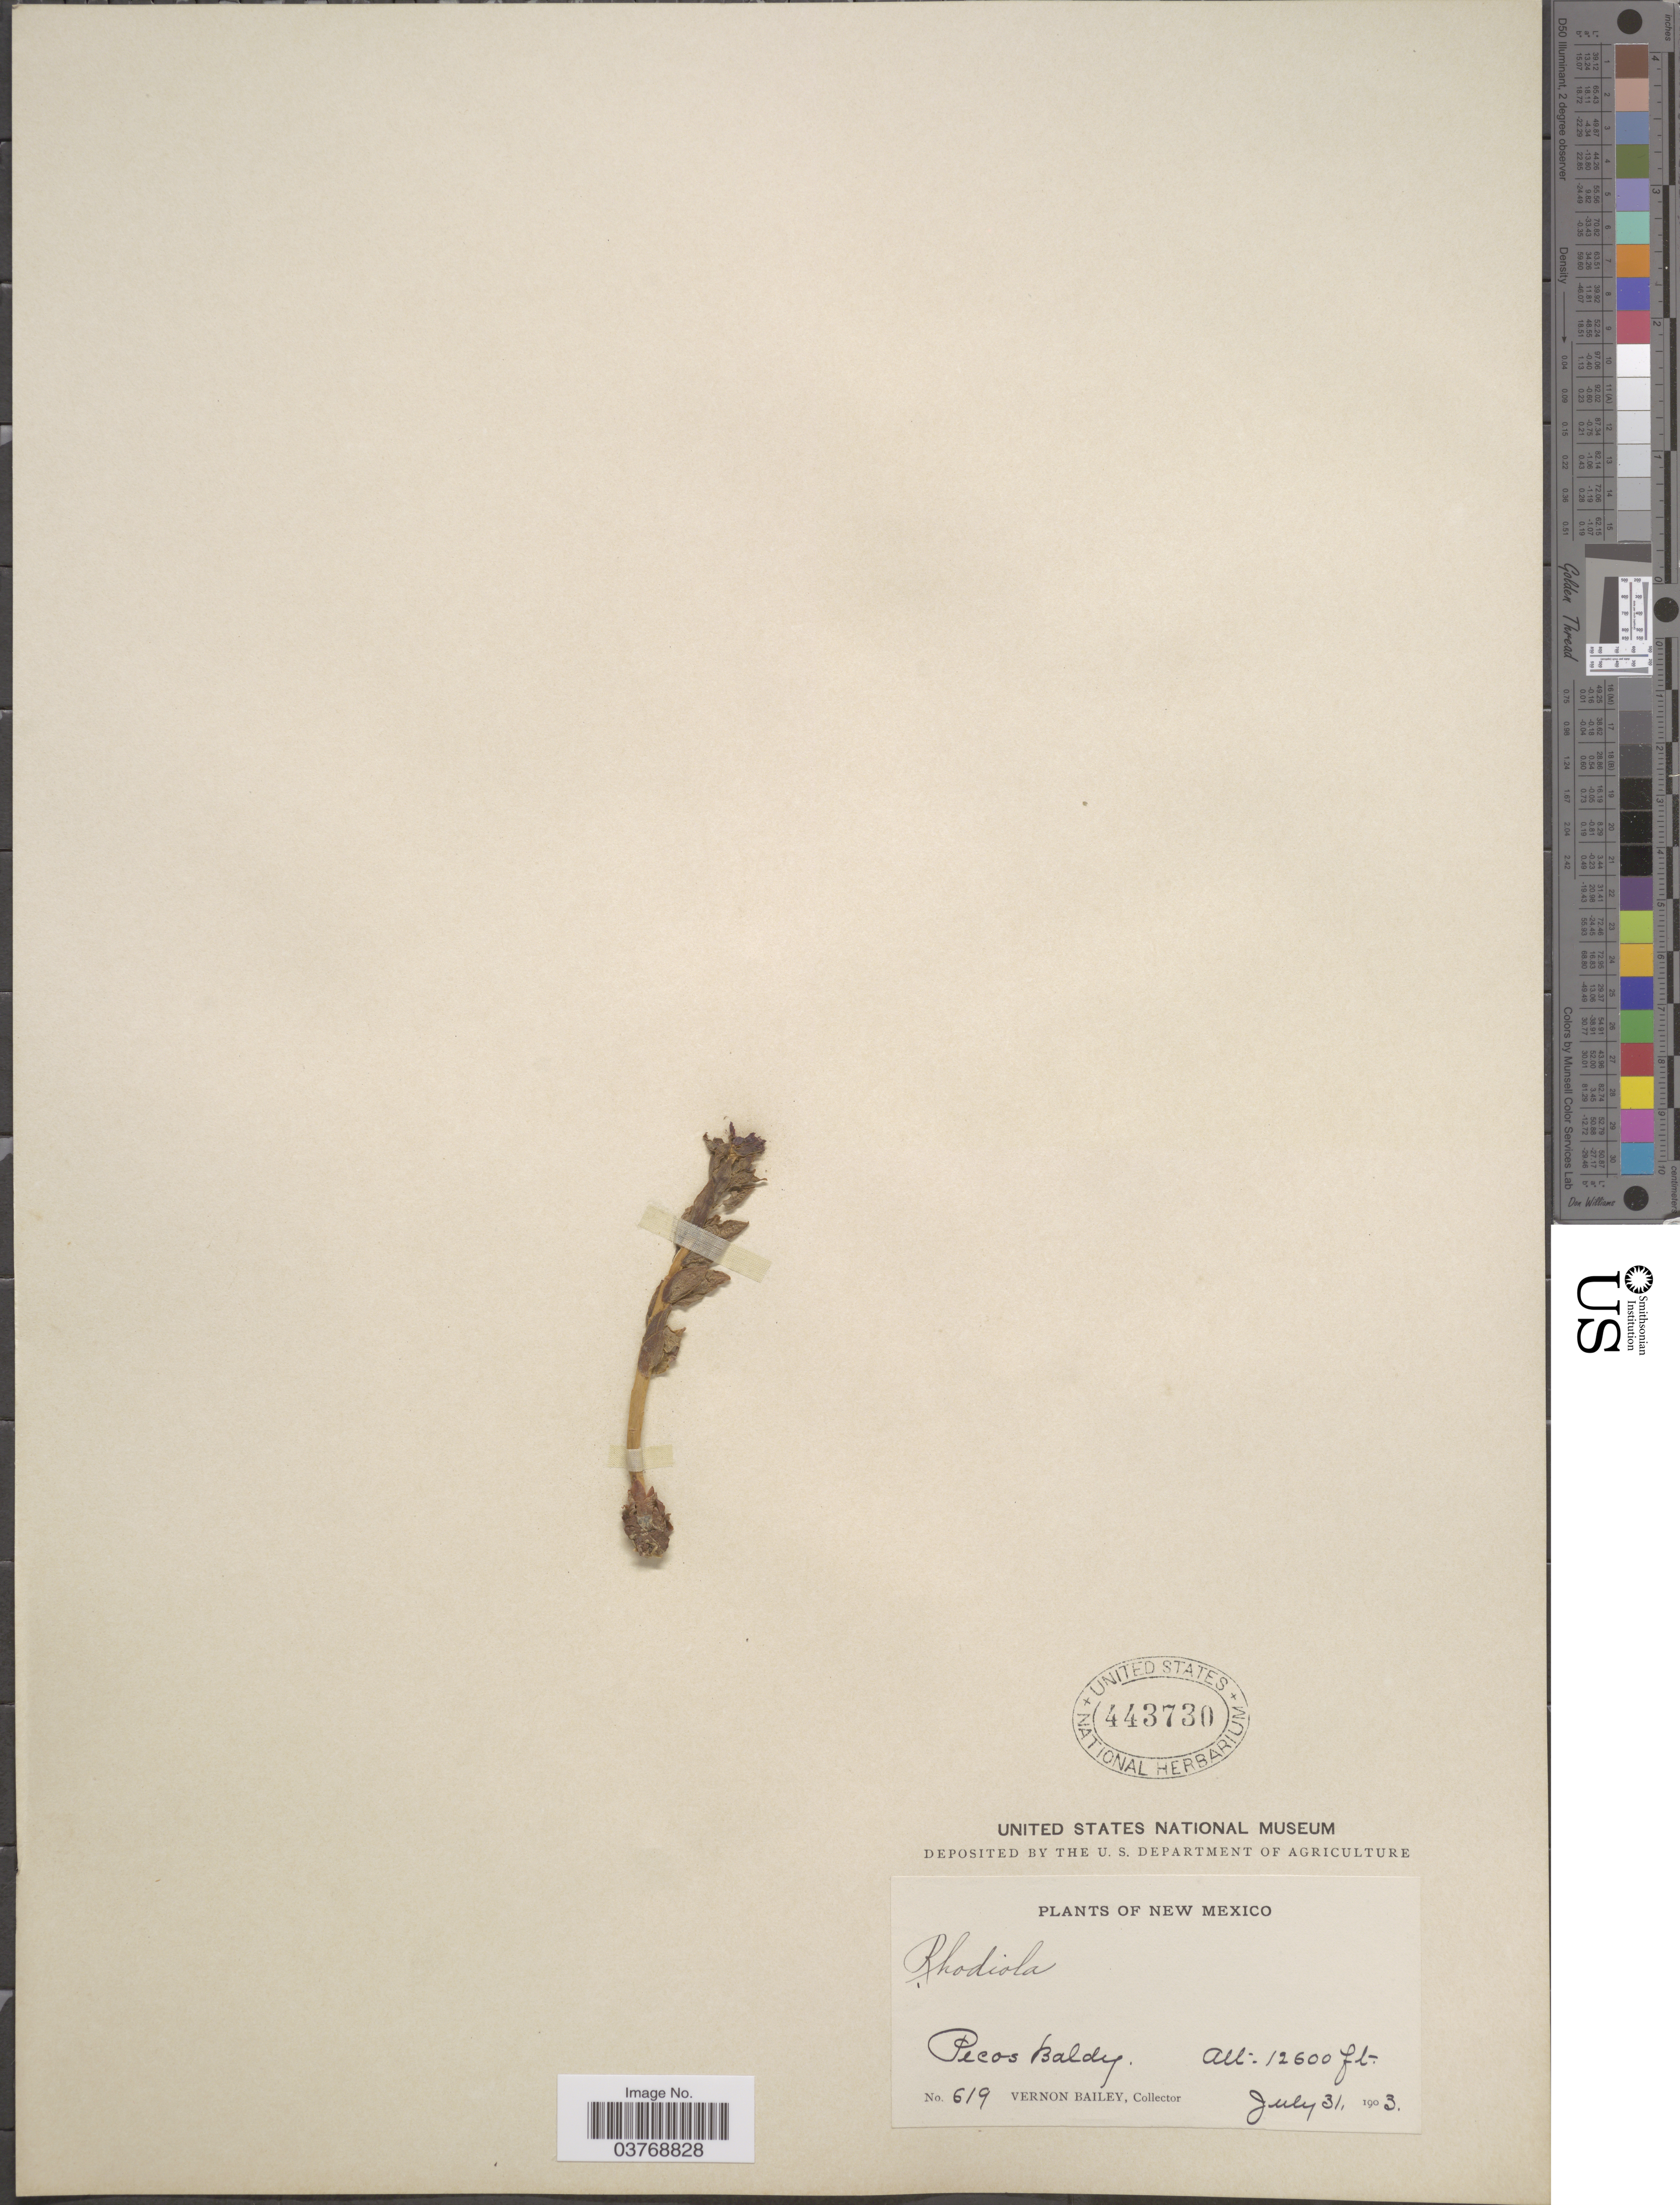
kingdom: Plantae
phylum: Tracheophyta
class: Magnoliopsida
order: Saxifragales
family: Crassulaceae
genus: Rhodiola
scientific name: Rhodiola polygama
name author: (Rydb.) Britton & Rose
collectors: V. O. Bailey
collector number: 619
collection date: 1903-07-31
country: United States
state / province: New Mexico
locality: Pecos Baldy.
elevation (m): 3840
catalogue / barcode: US 443730